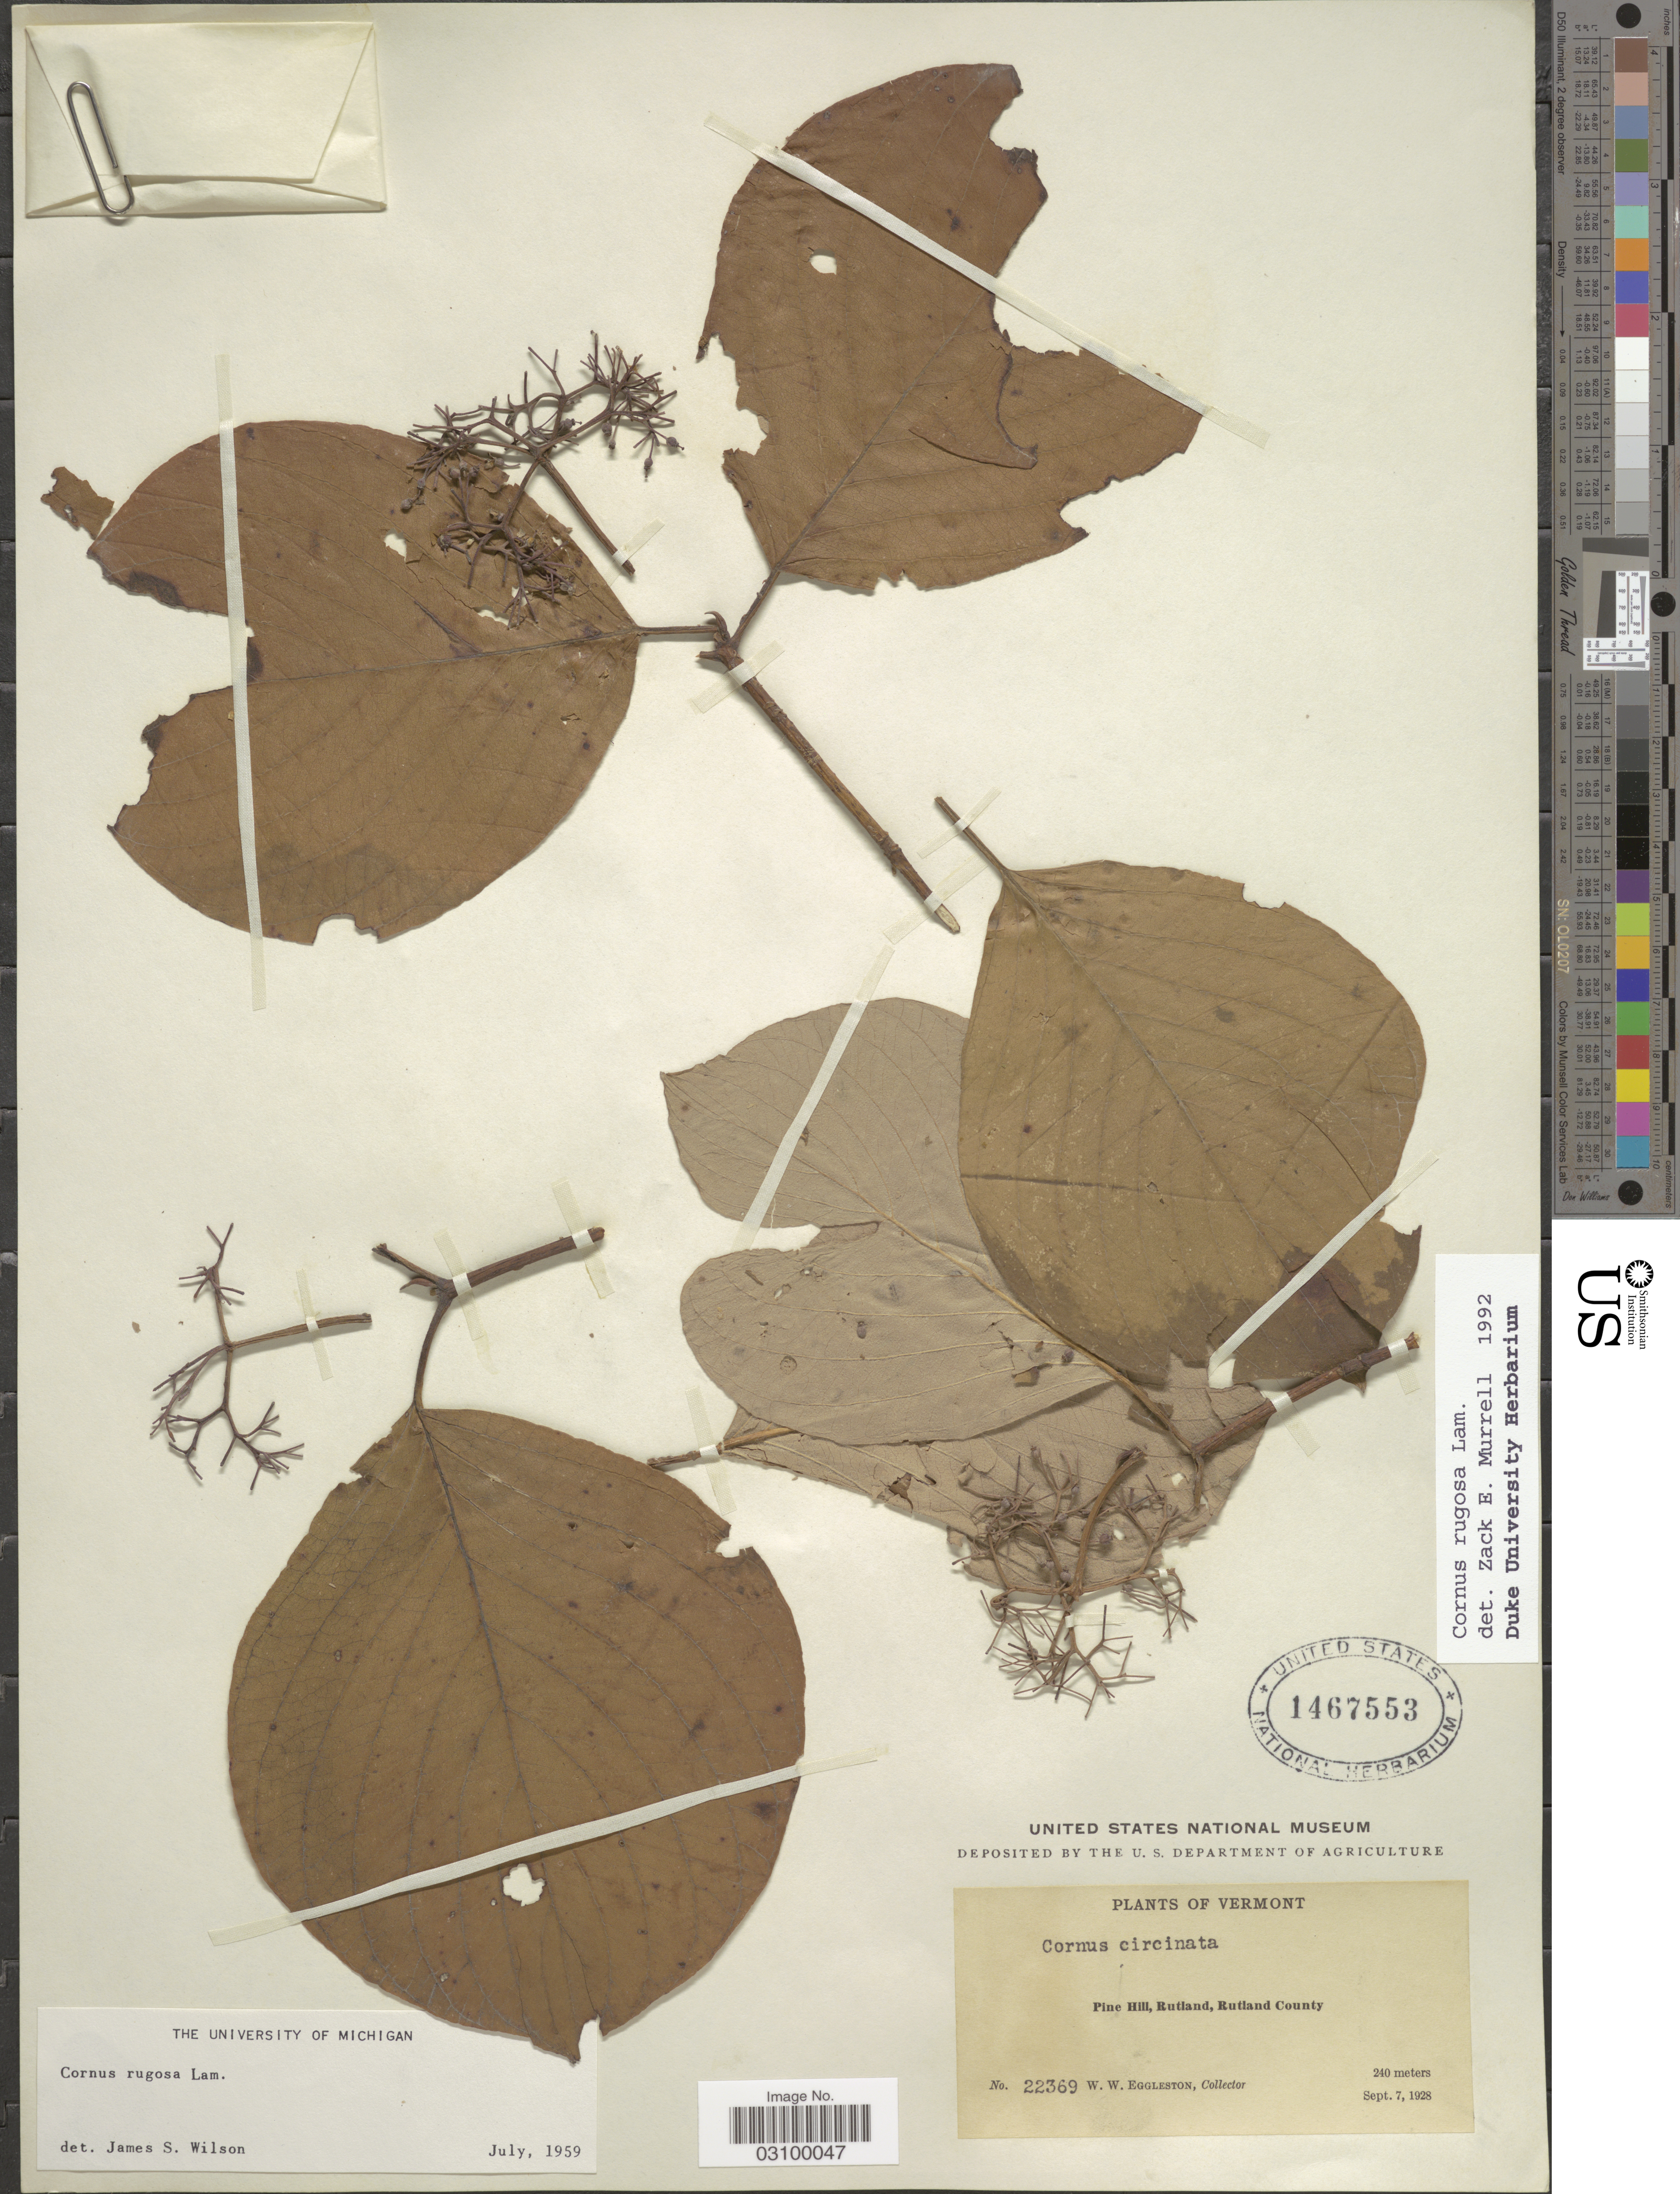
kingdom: Plantae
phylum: Tracheophyta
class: Magnoliopsida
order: Cornales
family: Cornaceae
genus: Cornus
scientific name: Cornus rugosa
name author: Lam.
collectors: W. Eglleston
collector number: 22369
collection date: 1928-09-07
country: United States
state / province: Vermont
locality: Pine Hill, Rutland, Rutland County.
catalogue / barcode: US 1467553